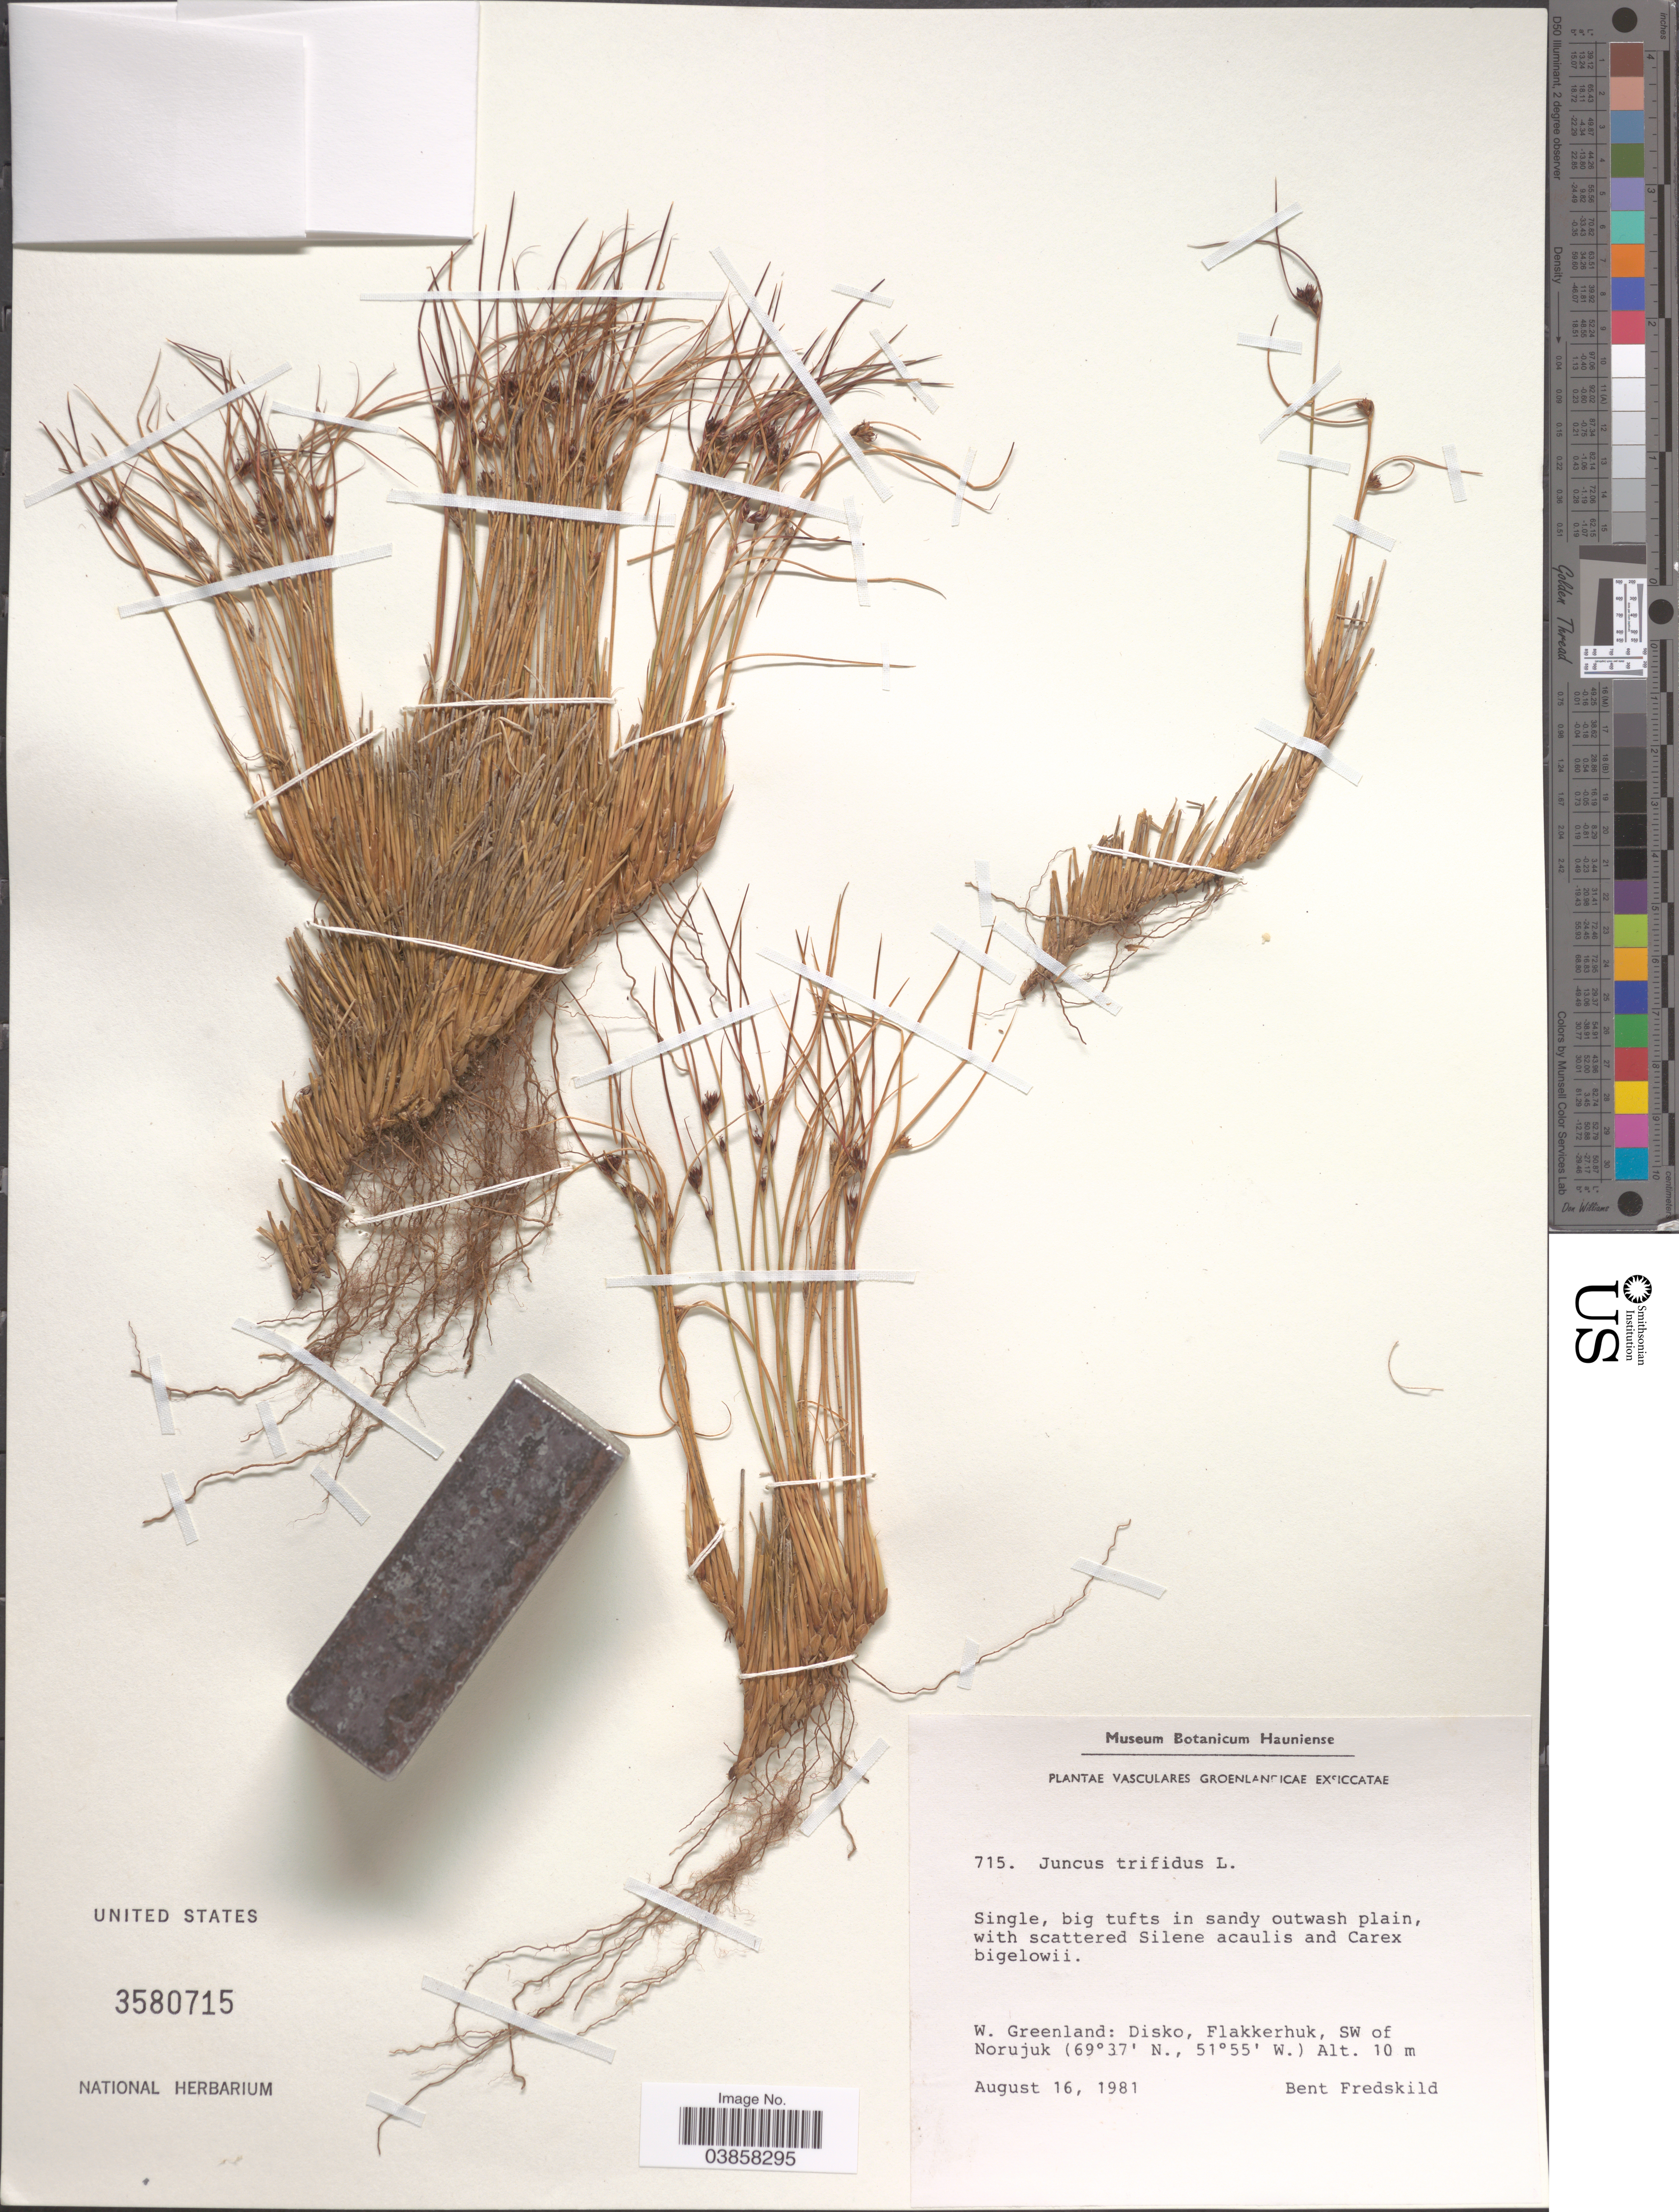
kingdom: Plantae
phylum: Tracheophyta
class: Liliopsida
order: Poales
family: Juncaceae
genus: Juncus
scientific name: Juncus trifidus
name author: L.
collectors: B. Fredskild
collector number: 715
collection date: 1981-08-16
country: Greenland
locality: W. Greenland: Disko, Flakkerhuk, SW of Norujuk.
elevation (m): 10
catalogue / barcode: US 3580715